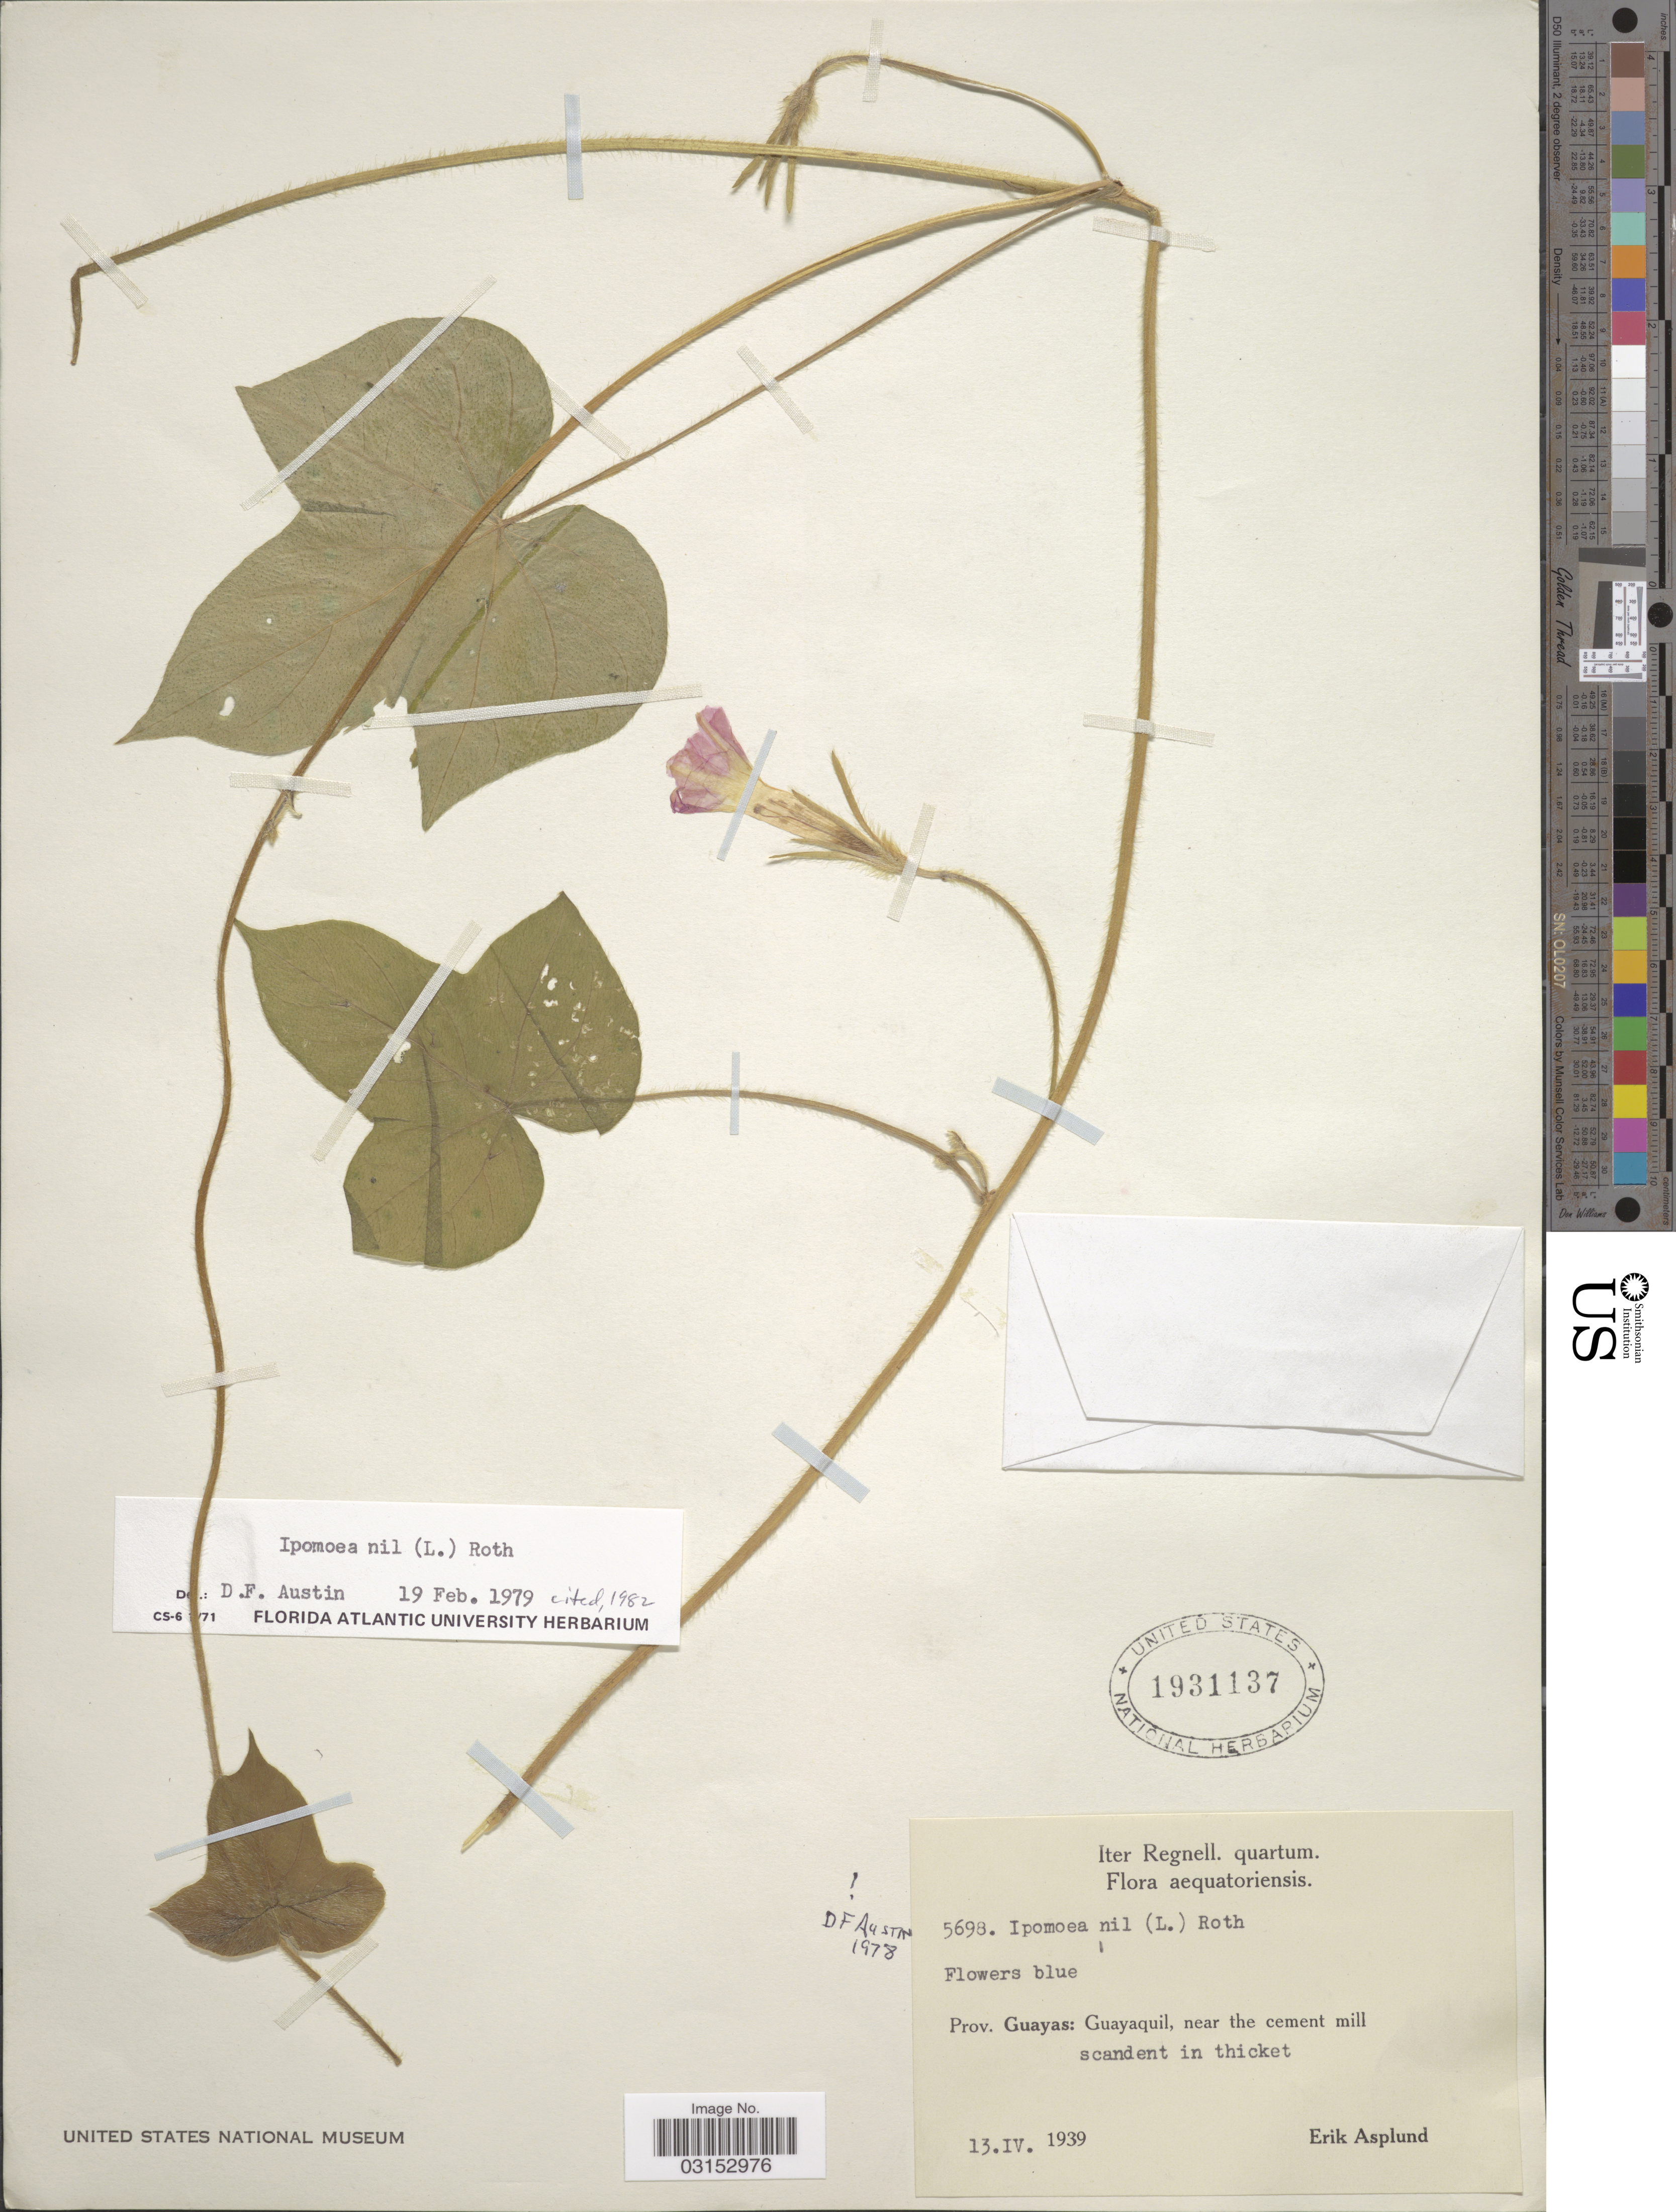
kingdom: Plantae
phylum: Tracheophyta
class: Magnoliopsida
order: Solanales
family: Convolvulaceae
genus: Ipomoea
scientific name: Ipomoea nil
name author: (L.) Roth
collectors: E. Asplund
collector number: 5698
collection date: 1939-04-13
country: Ecuador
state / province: Guayas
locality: Guayaquil, near the cement mill.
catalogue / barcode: US 1931137